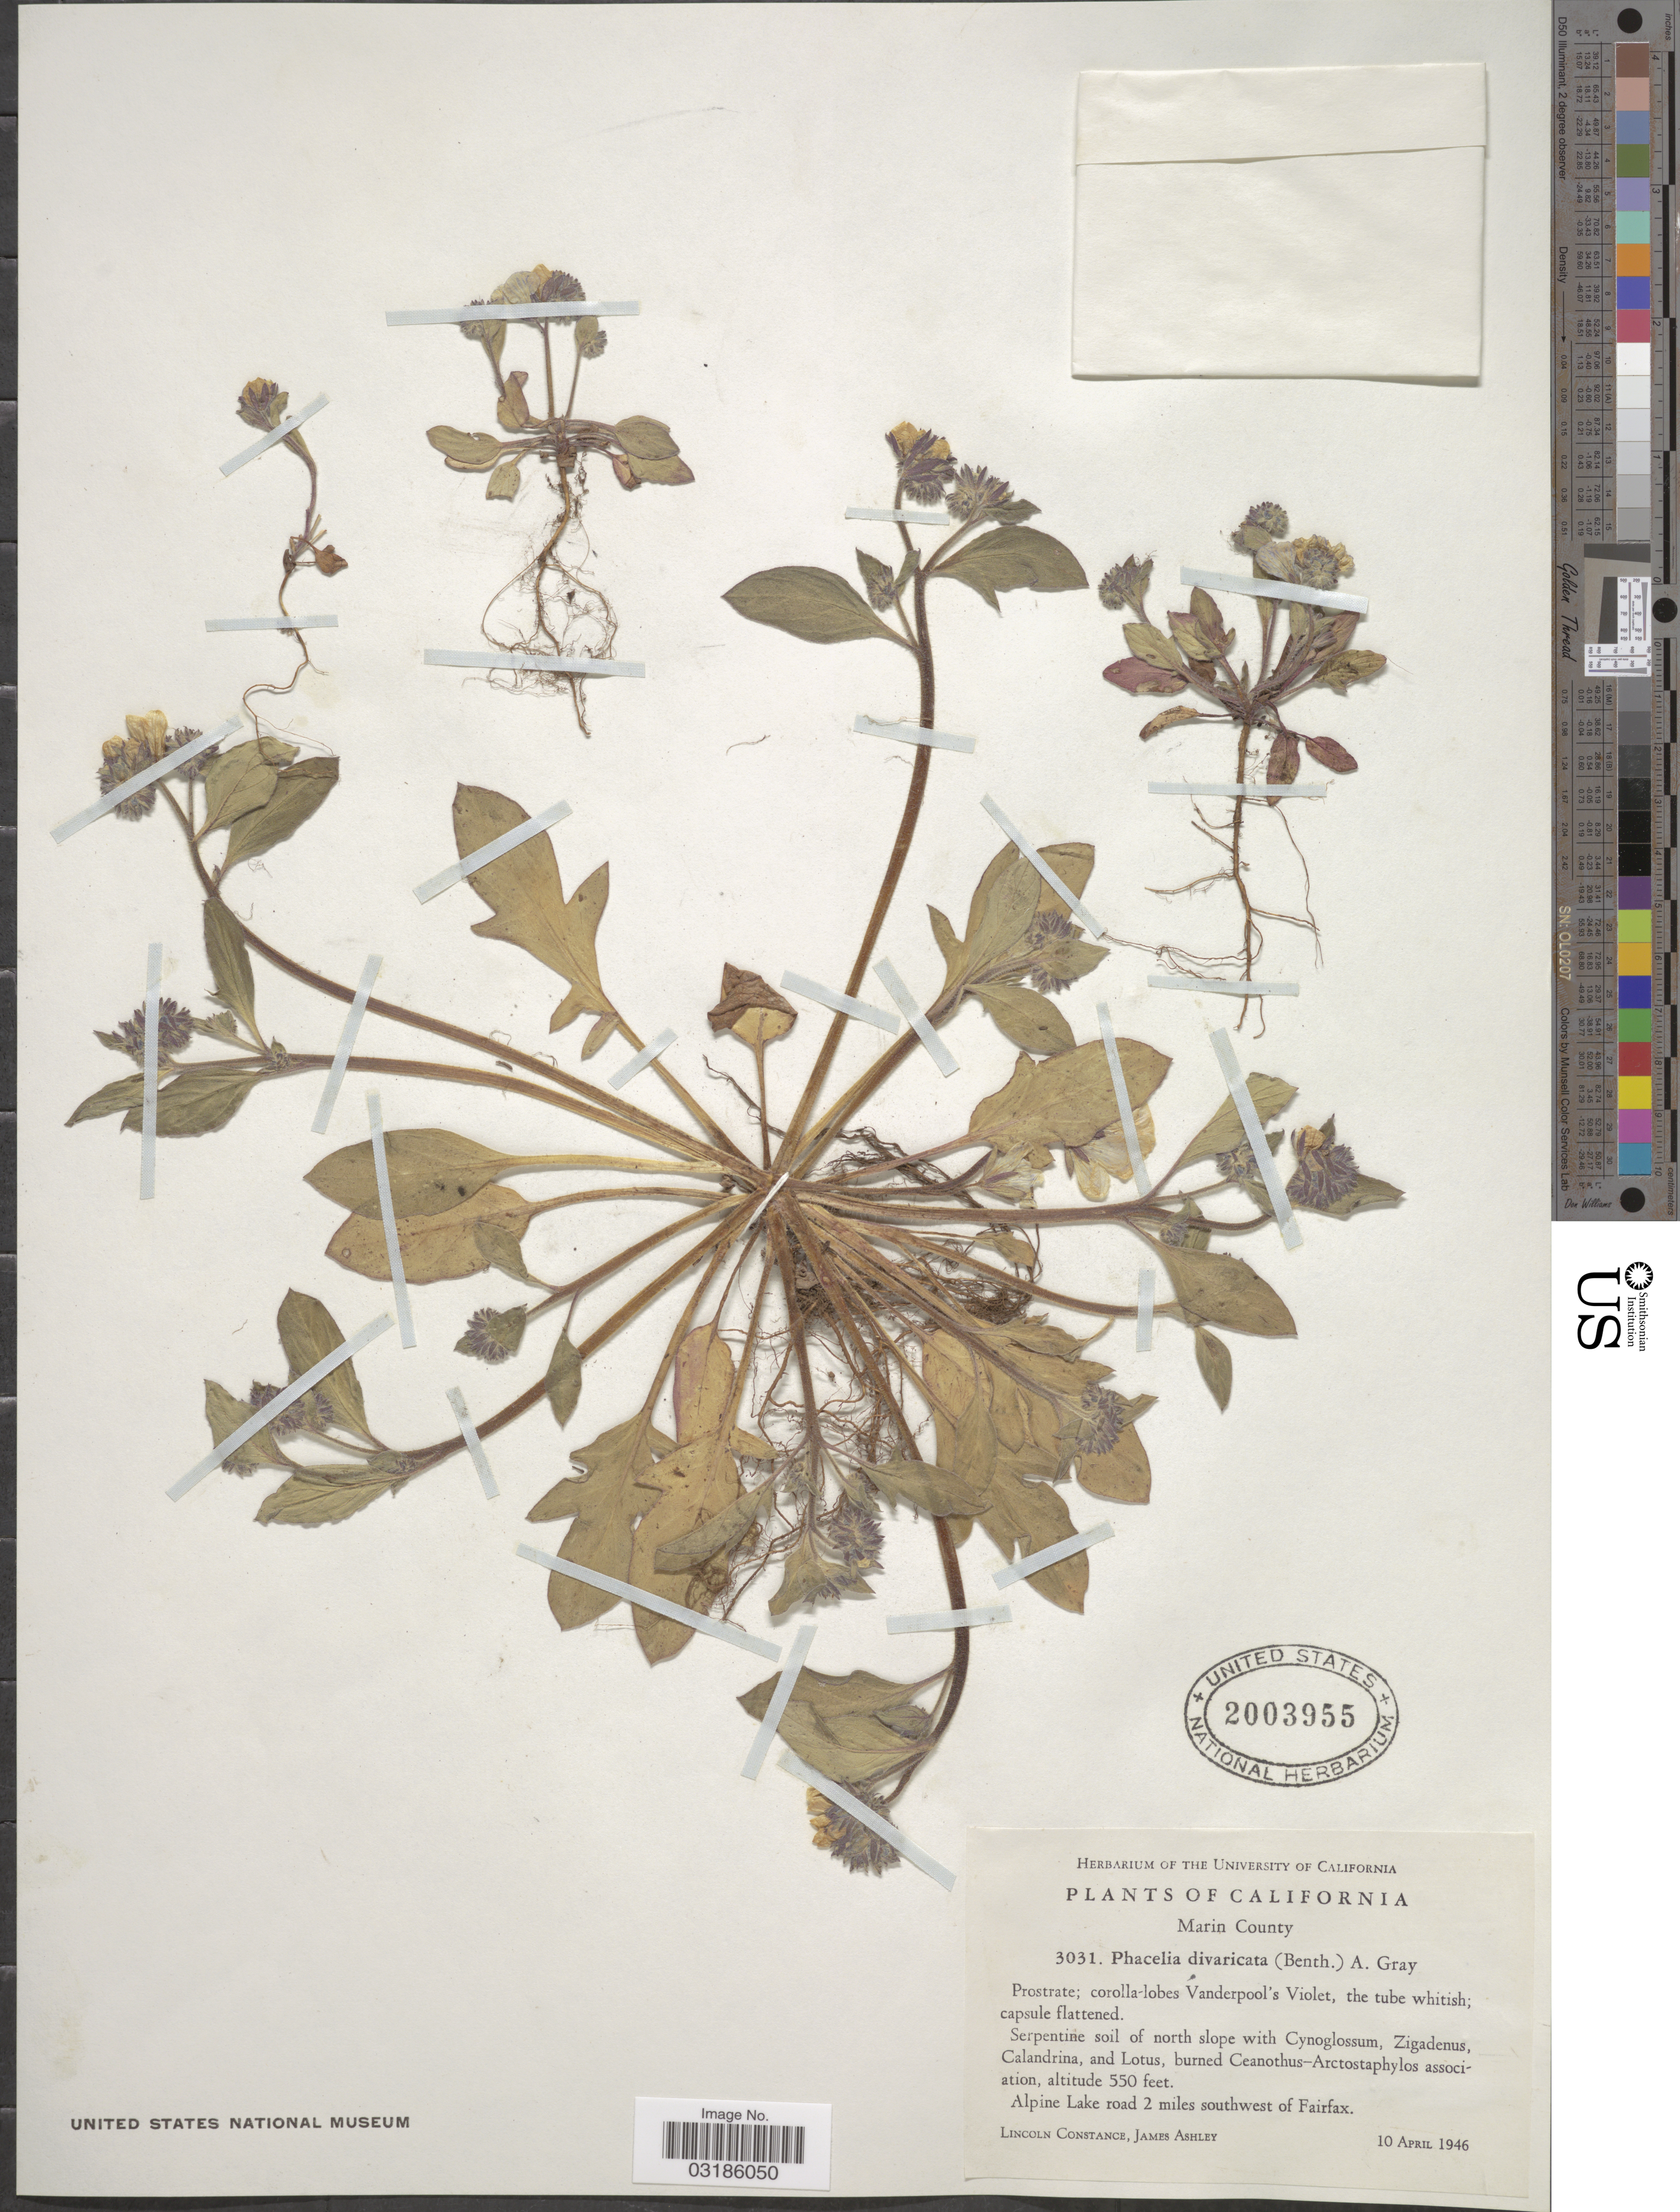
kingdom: Plantae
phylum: Tracheophyta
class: Magnoliopsida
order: Boraginales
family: Hydrophyllaceae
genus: Phacelia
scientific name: Phacelia divaricata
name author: (Benth.) A. Gray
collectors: L. Constance & J. Ashley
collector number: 3031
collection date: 1946-04-10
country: United States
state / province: California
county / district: Marin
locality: Marin County. Alpine Lake road 2 miles southwest of Fairfax.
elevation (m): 168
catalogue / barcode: US 2003955